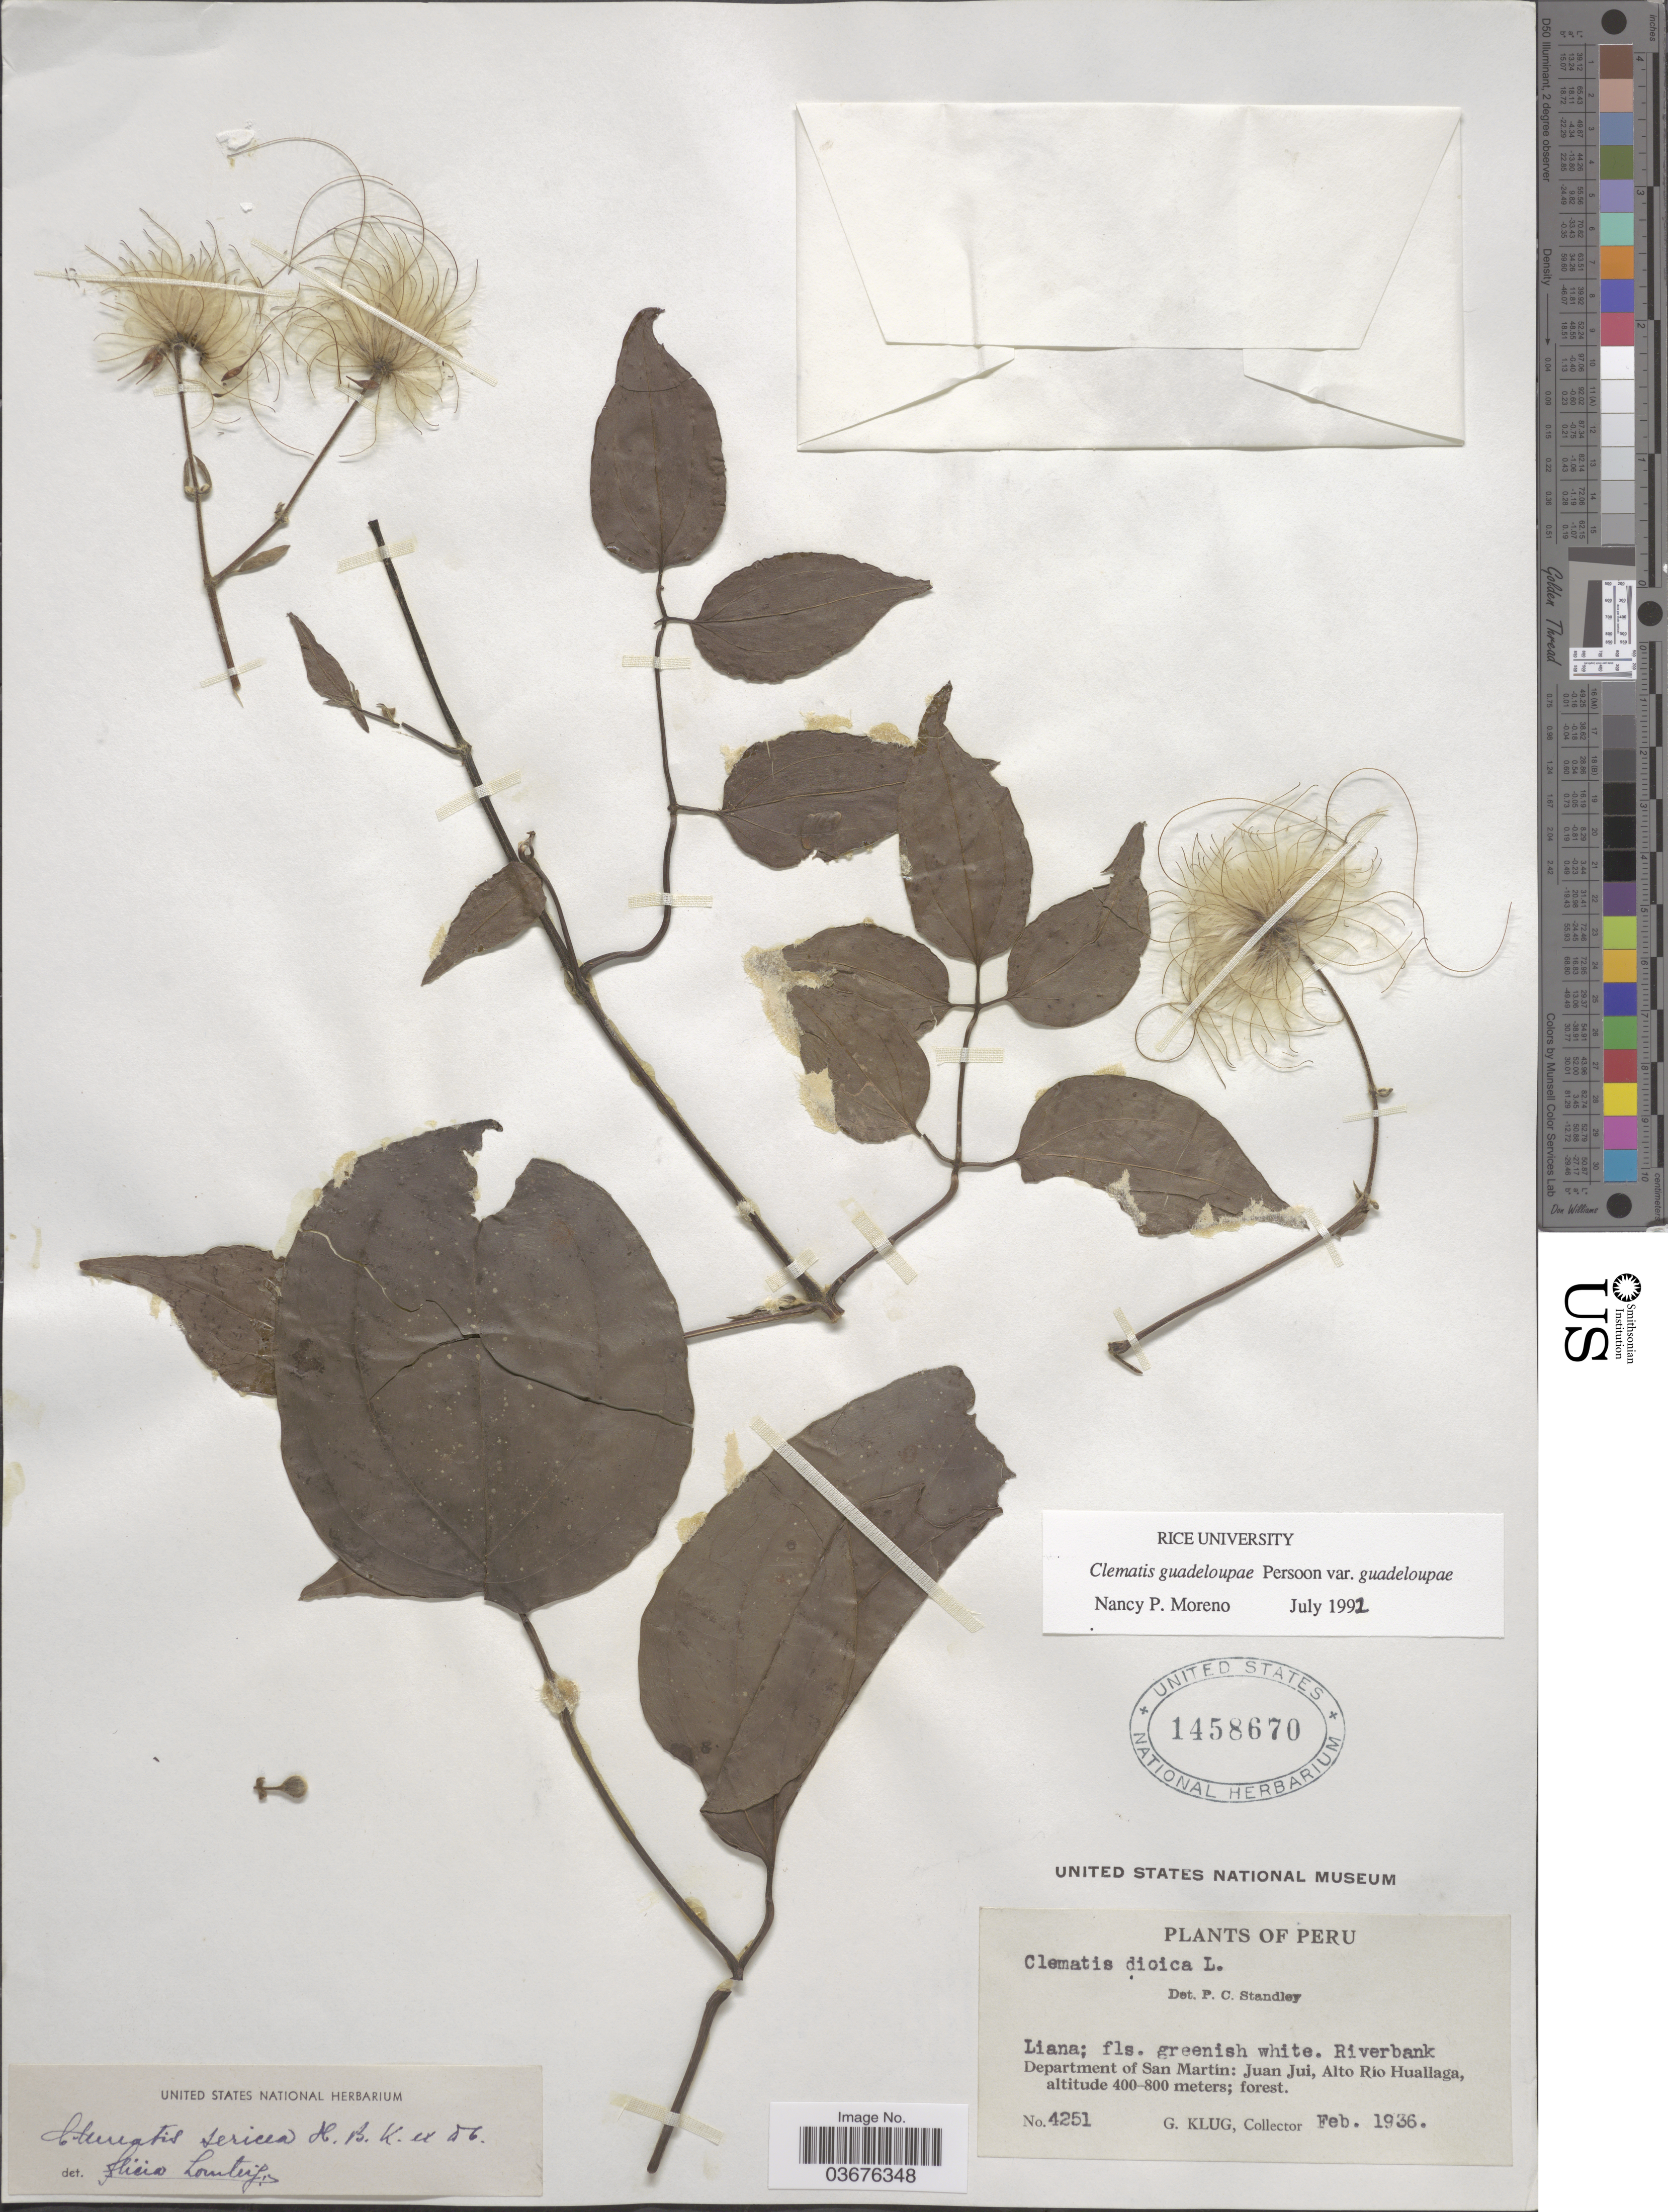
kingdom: Plantae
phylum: Tracheophyta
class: Magnoliopsida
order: Ranunculales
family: Ranunculaceae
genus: Clematis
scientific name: Clematis guadeloupae var. guadeloupae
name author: Pers.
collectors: G. Klug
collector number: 4251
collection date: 1936-02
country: Peru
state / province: San Martín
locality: Department of San Martín: Juan Jui, Alto Río Huallaga.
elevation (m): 400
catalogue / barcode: US 1458670